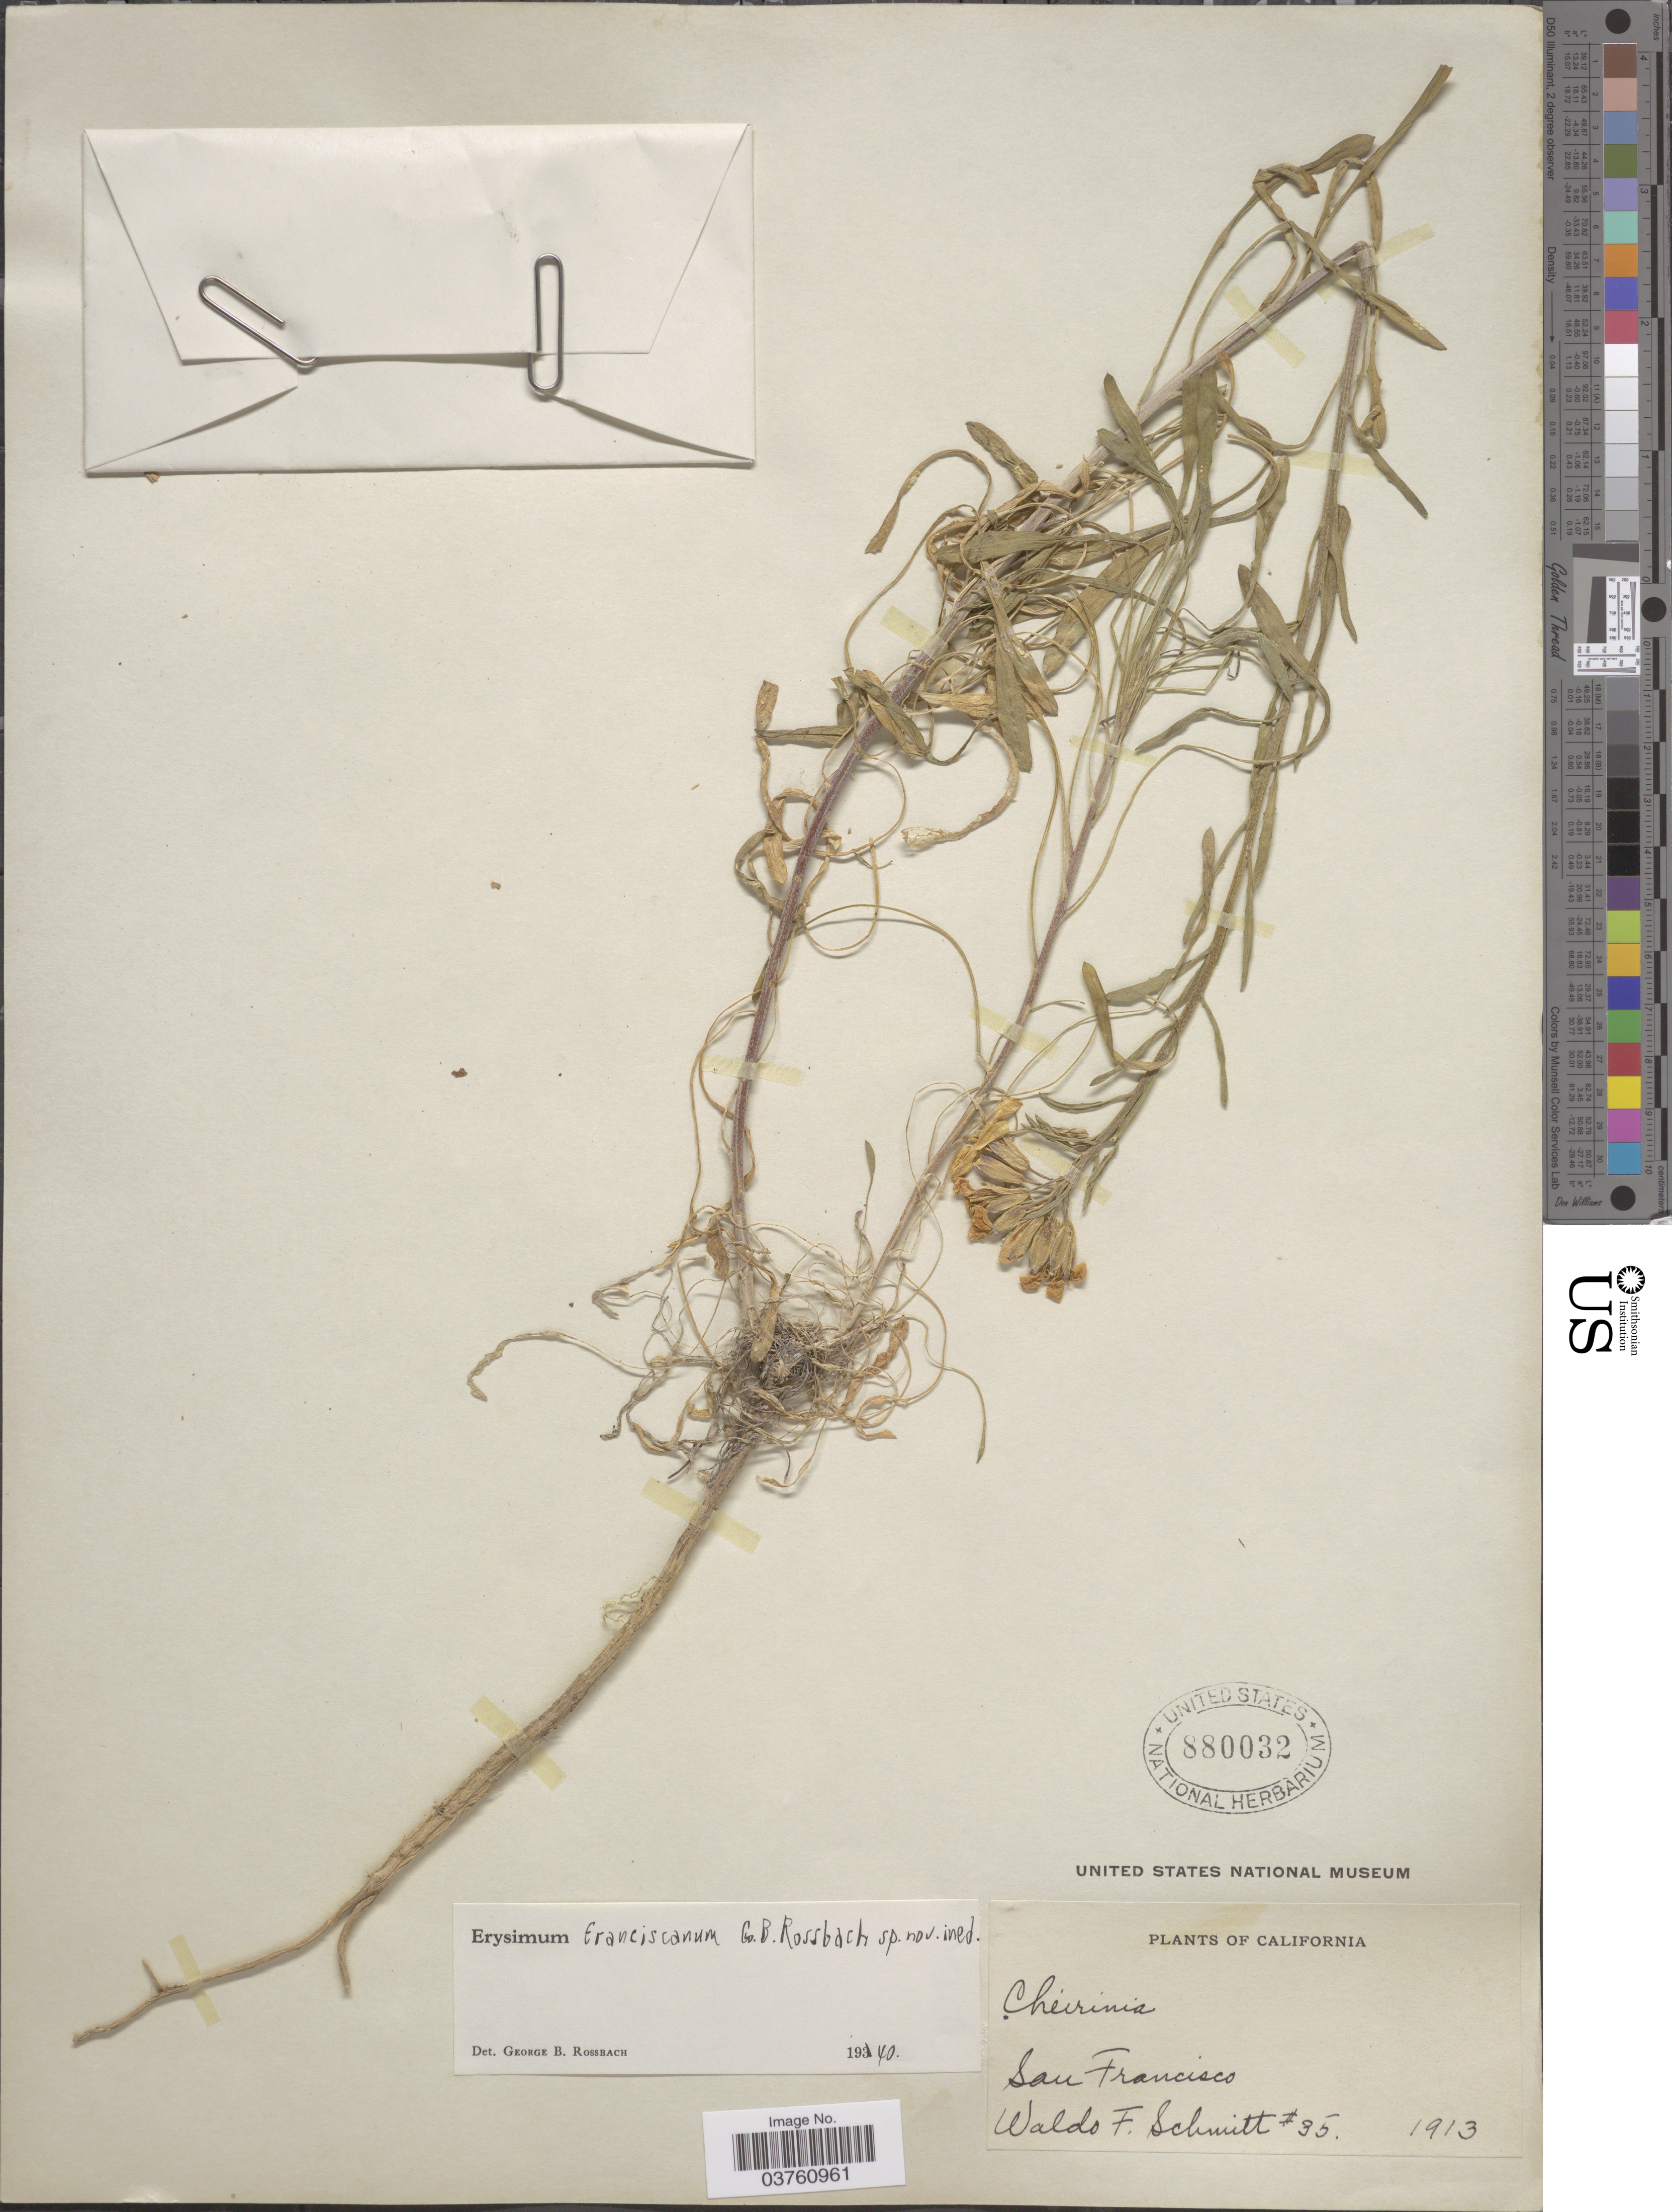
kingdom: Plantae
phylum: Tracheophyta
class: Magnoliopsida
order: Brassicales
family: Brassicaceae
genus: Erysimum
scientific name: Erysimum franciscanum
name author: Rossbach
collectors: W. F. Schmitt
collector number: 35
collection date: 1913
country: United States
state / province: California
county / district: San Francisco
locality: San Francisco.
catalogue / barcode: US 880032